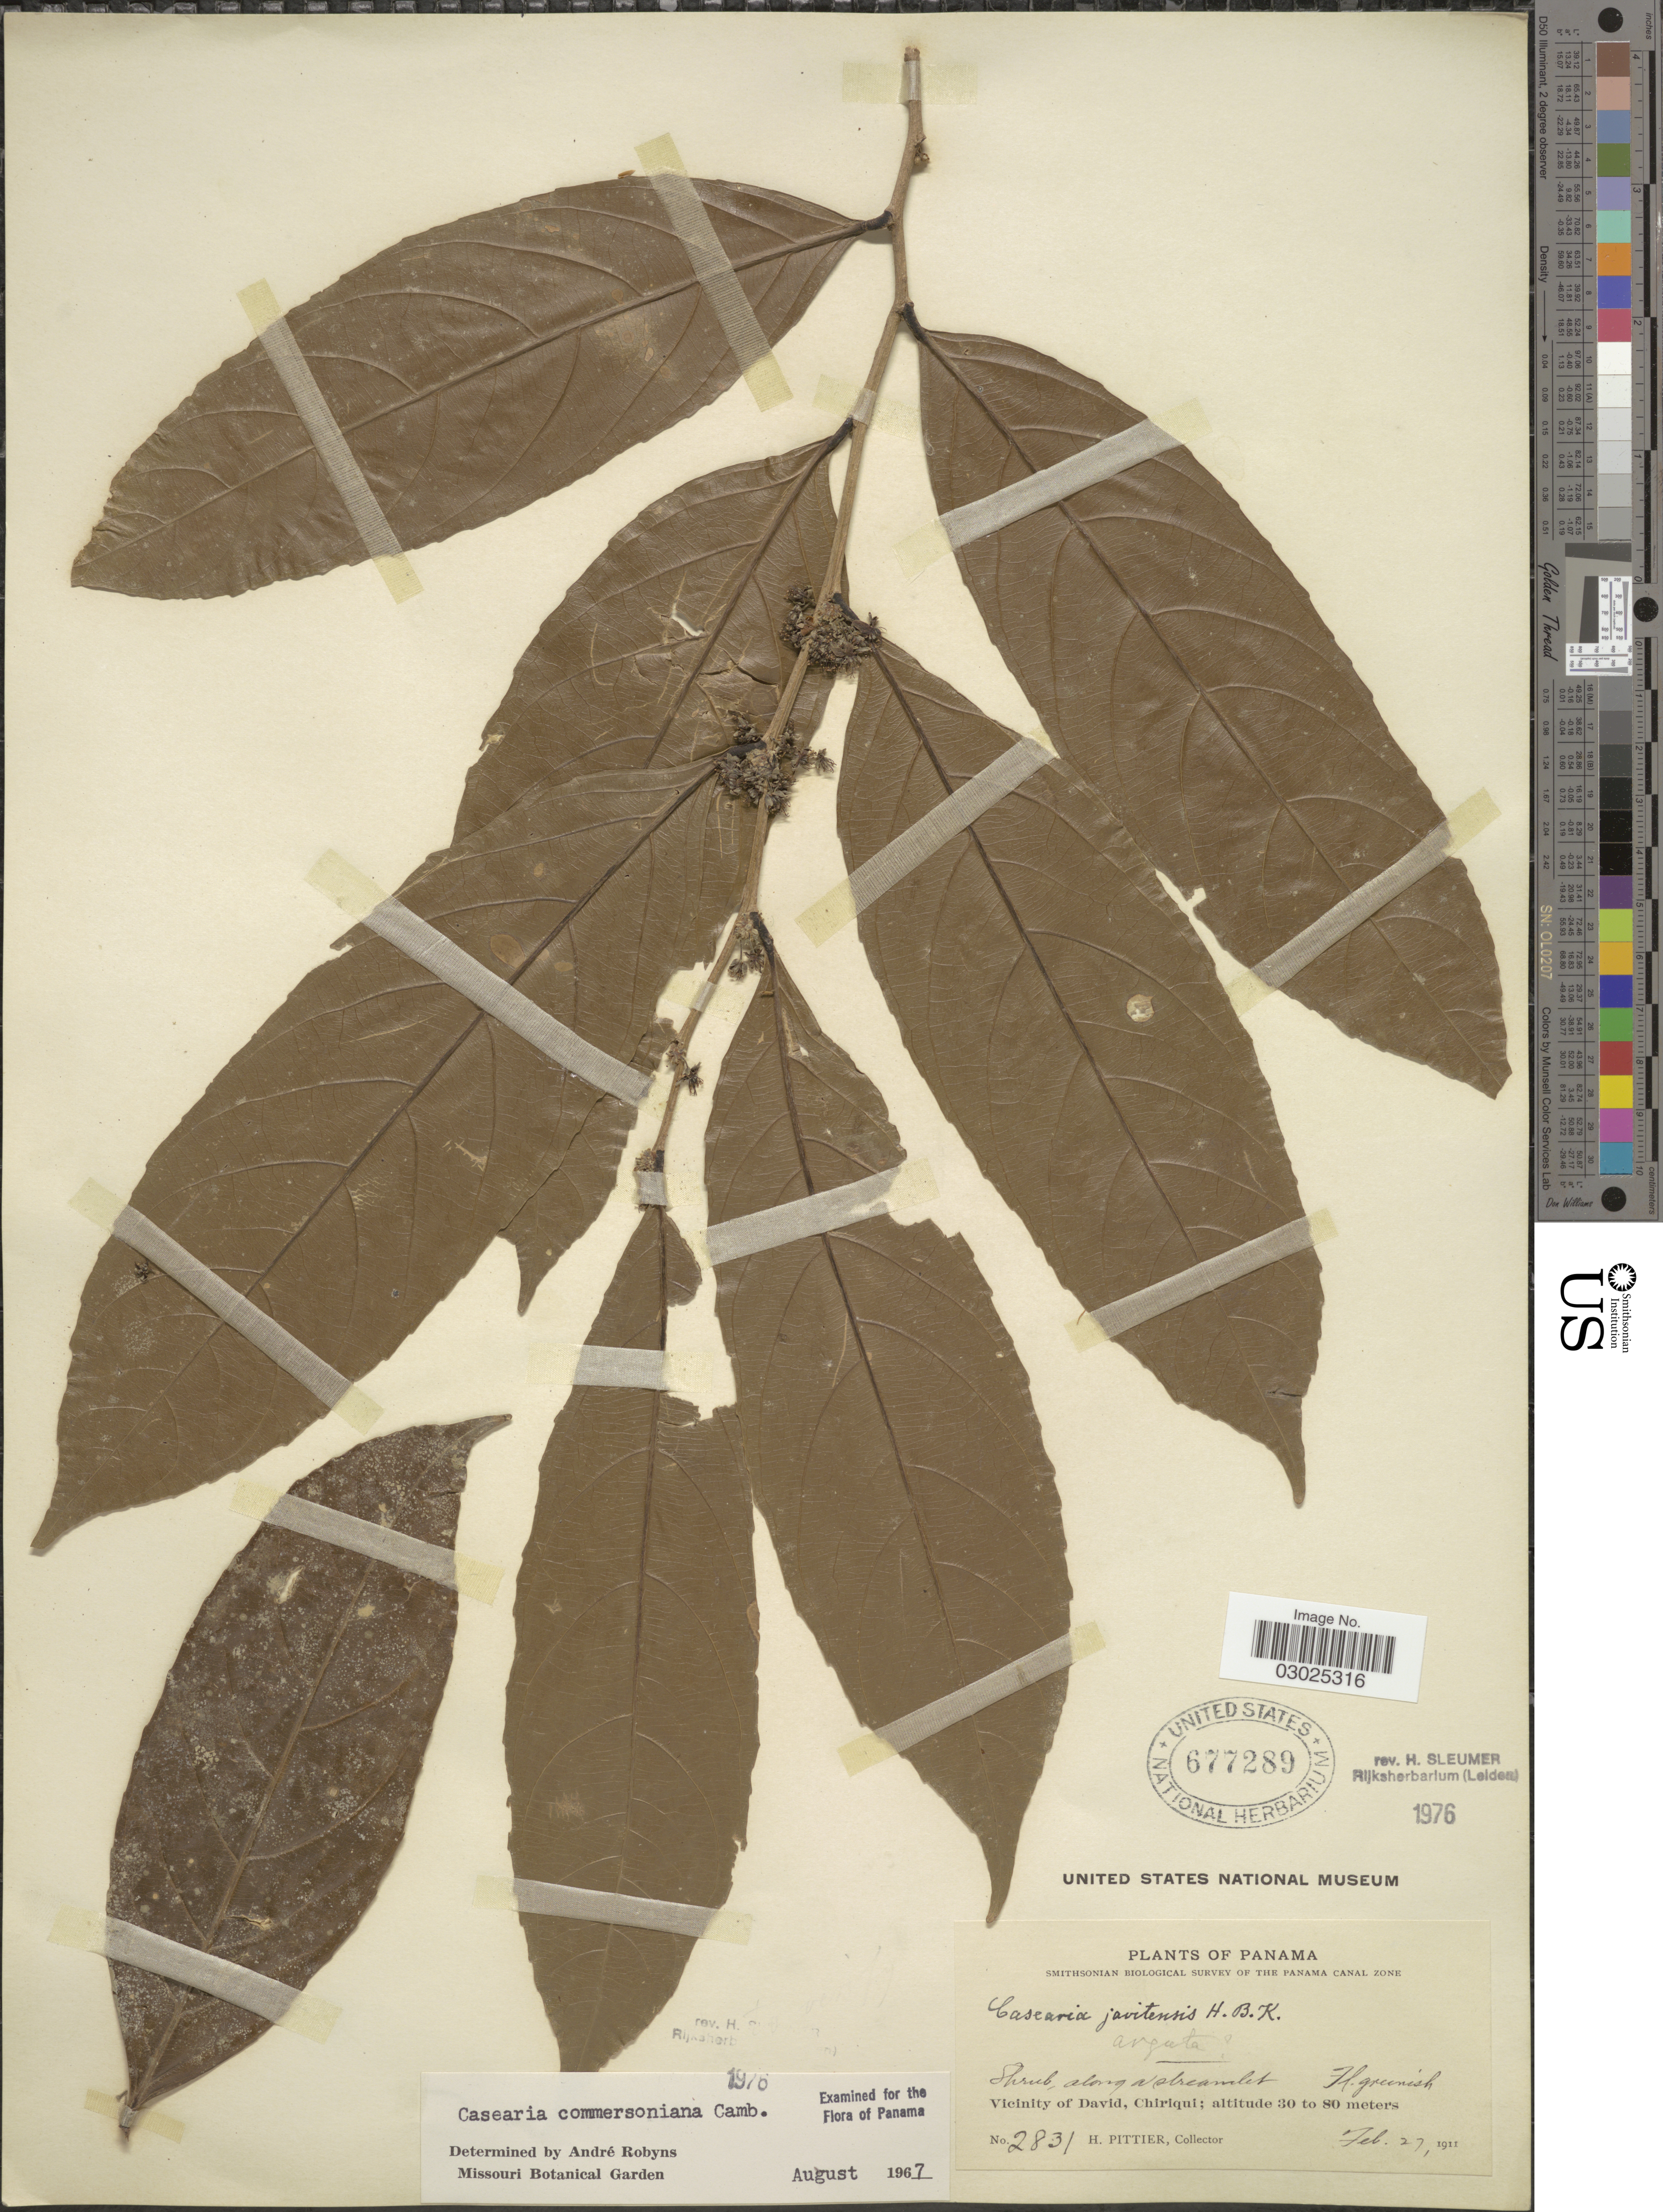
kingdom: Plantae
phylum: Tracheophyta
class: Magnoliopsida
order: Malpighiales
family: Salicaceae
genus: Piparea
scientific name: Piparea dentata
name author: Aubl.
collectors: H. F. Pittier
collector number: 2831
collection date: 1911-02-27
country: Panama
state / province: Chiriqui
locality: Vicinity of David.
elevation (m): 30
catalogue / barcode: US 677289